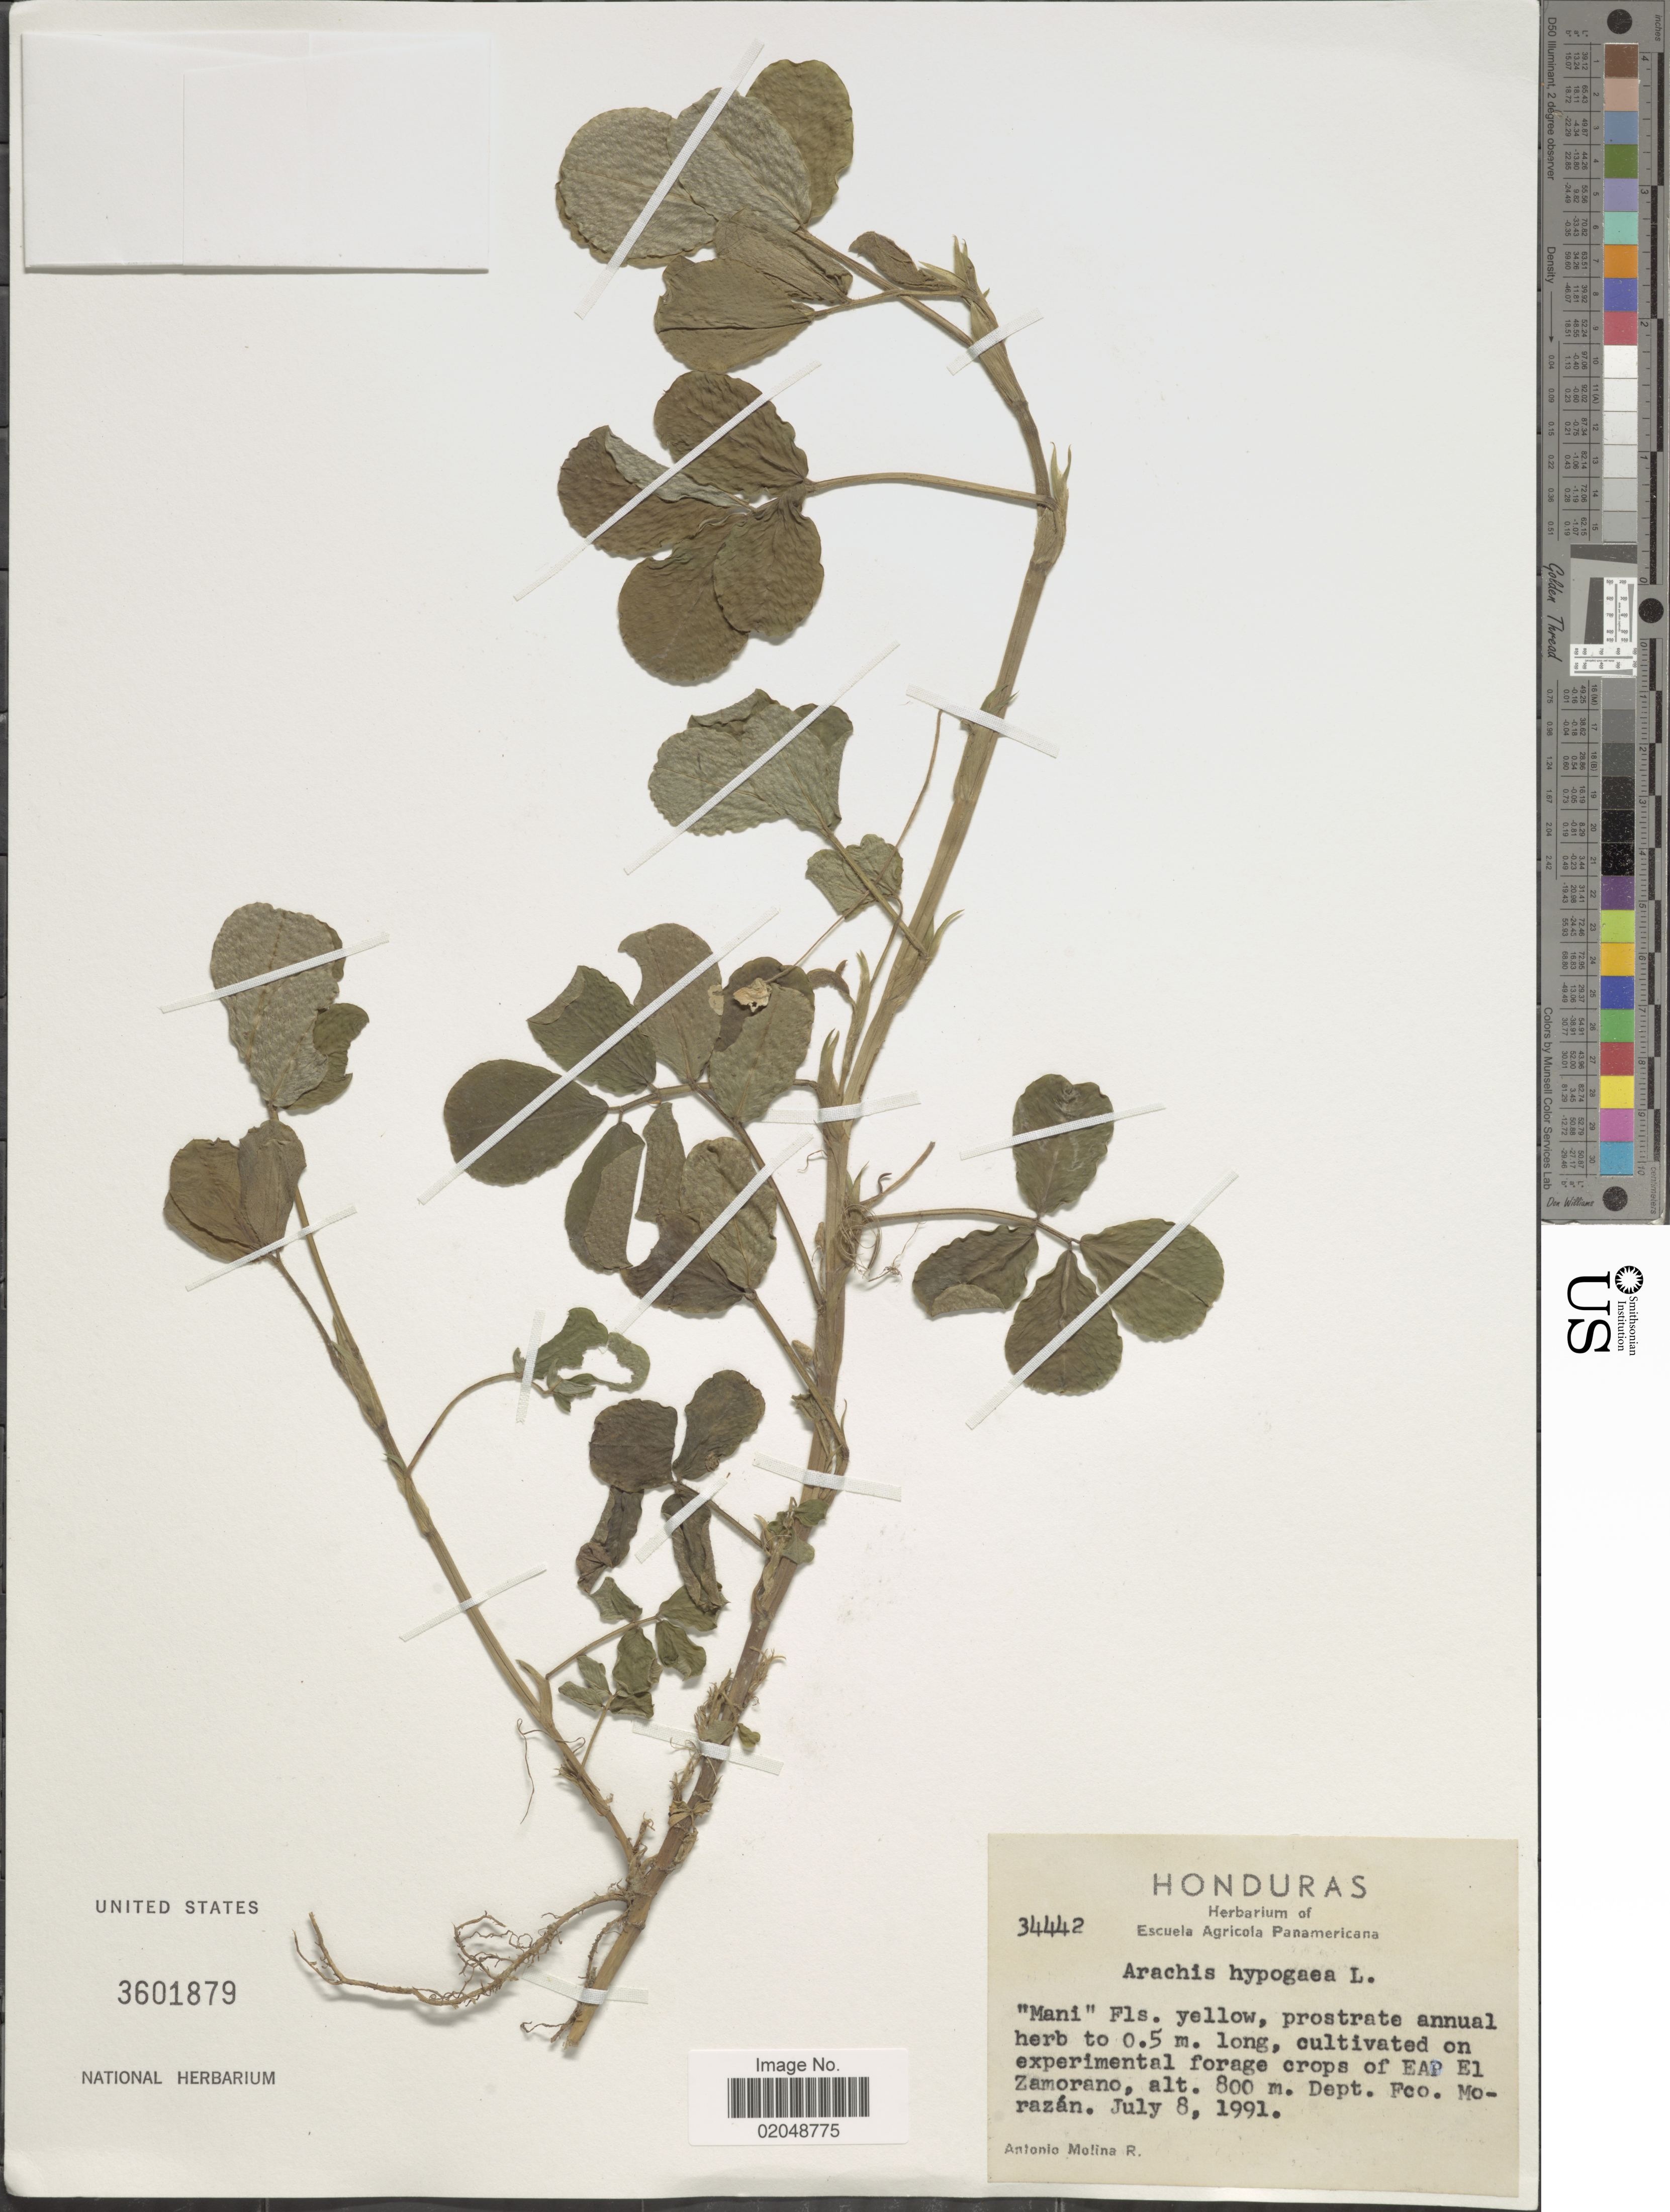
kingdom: Plantae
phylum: Tracheophyta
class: Magnoliopsida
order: Fabales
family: Fabaceae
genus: Arachis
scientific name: Arachis hypogaea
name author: L.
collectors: A. Molina R.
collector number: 34442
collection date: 1991-07-08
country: Honduras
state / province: Fco. Morazán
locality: Cutivated on experimental forage crops of EAP El Zamorano, Dept. Fco Morazán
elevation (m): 800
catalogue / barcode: US 3601879